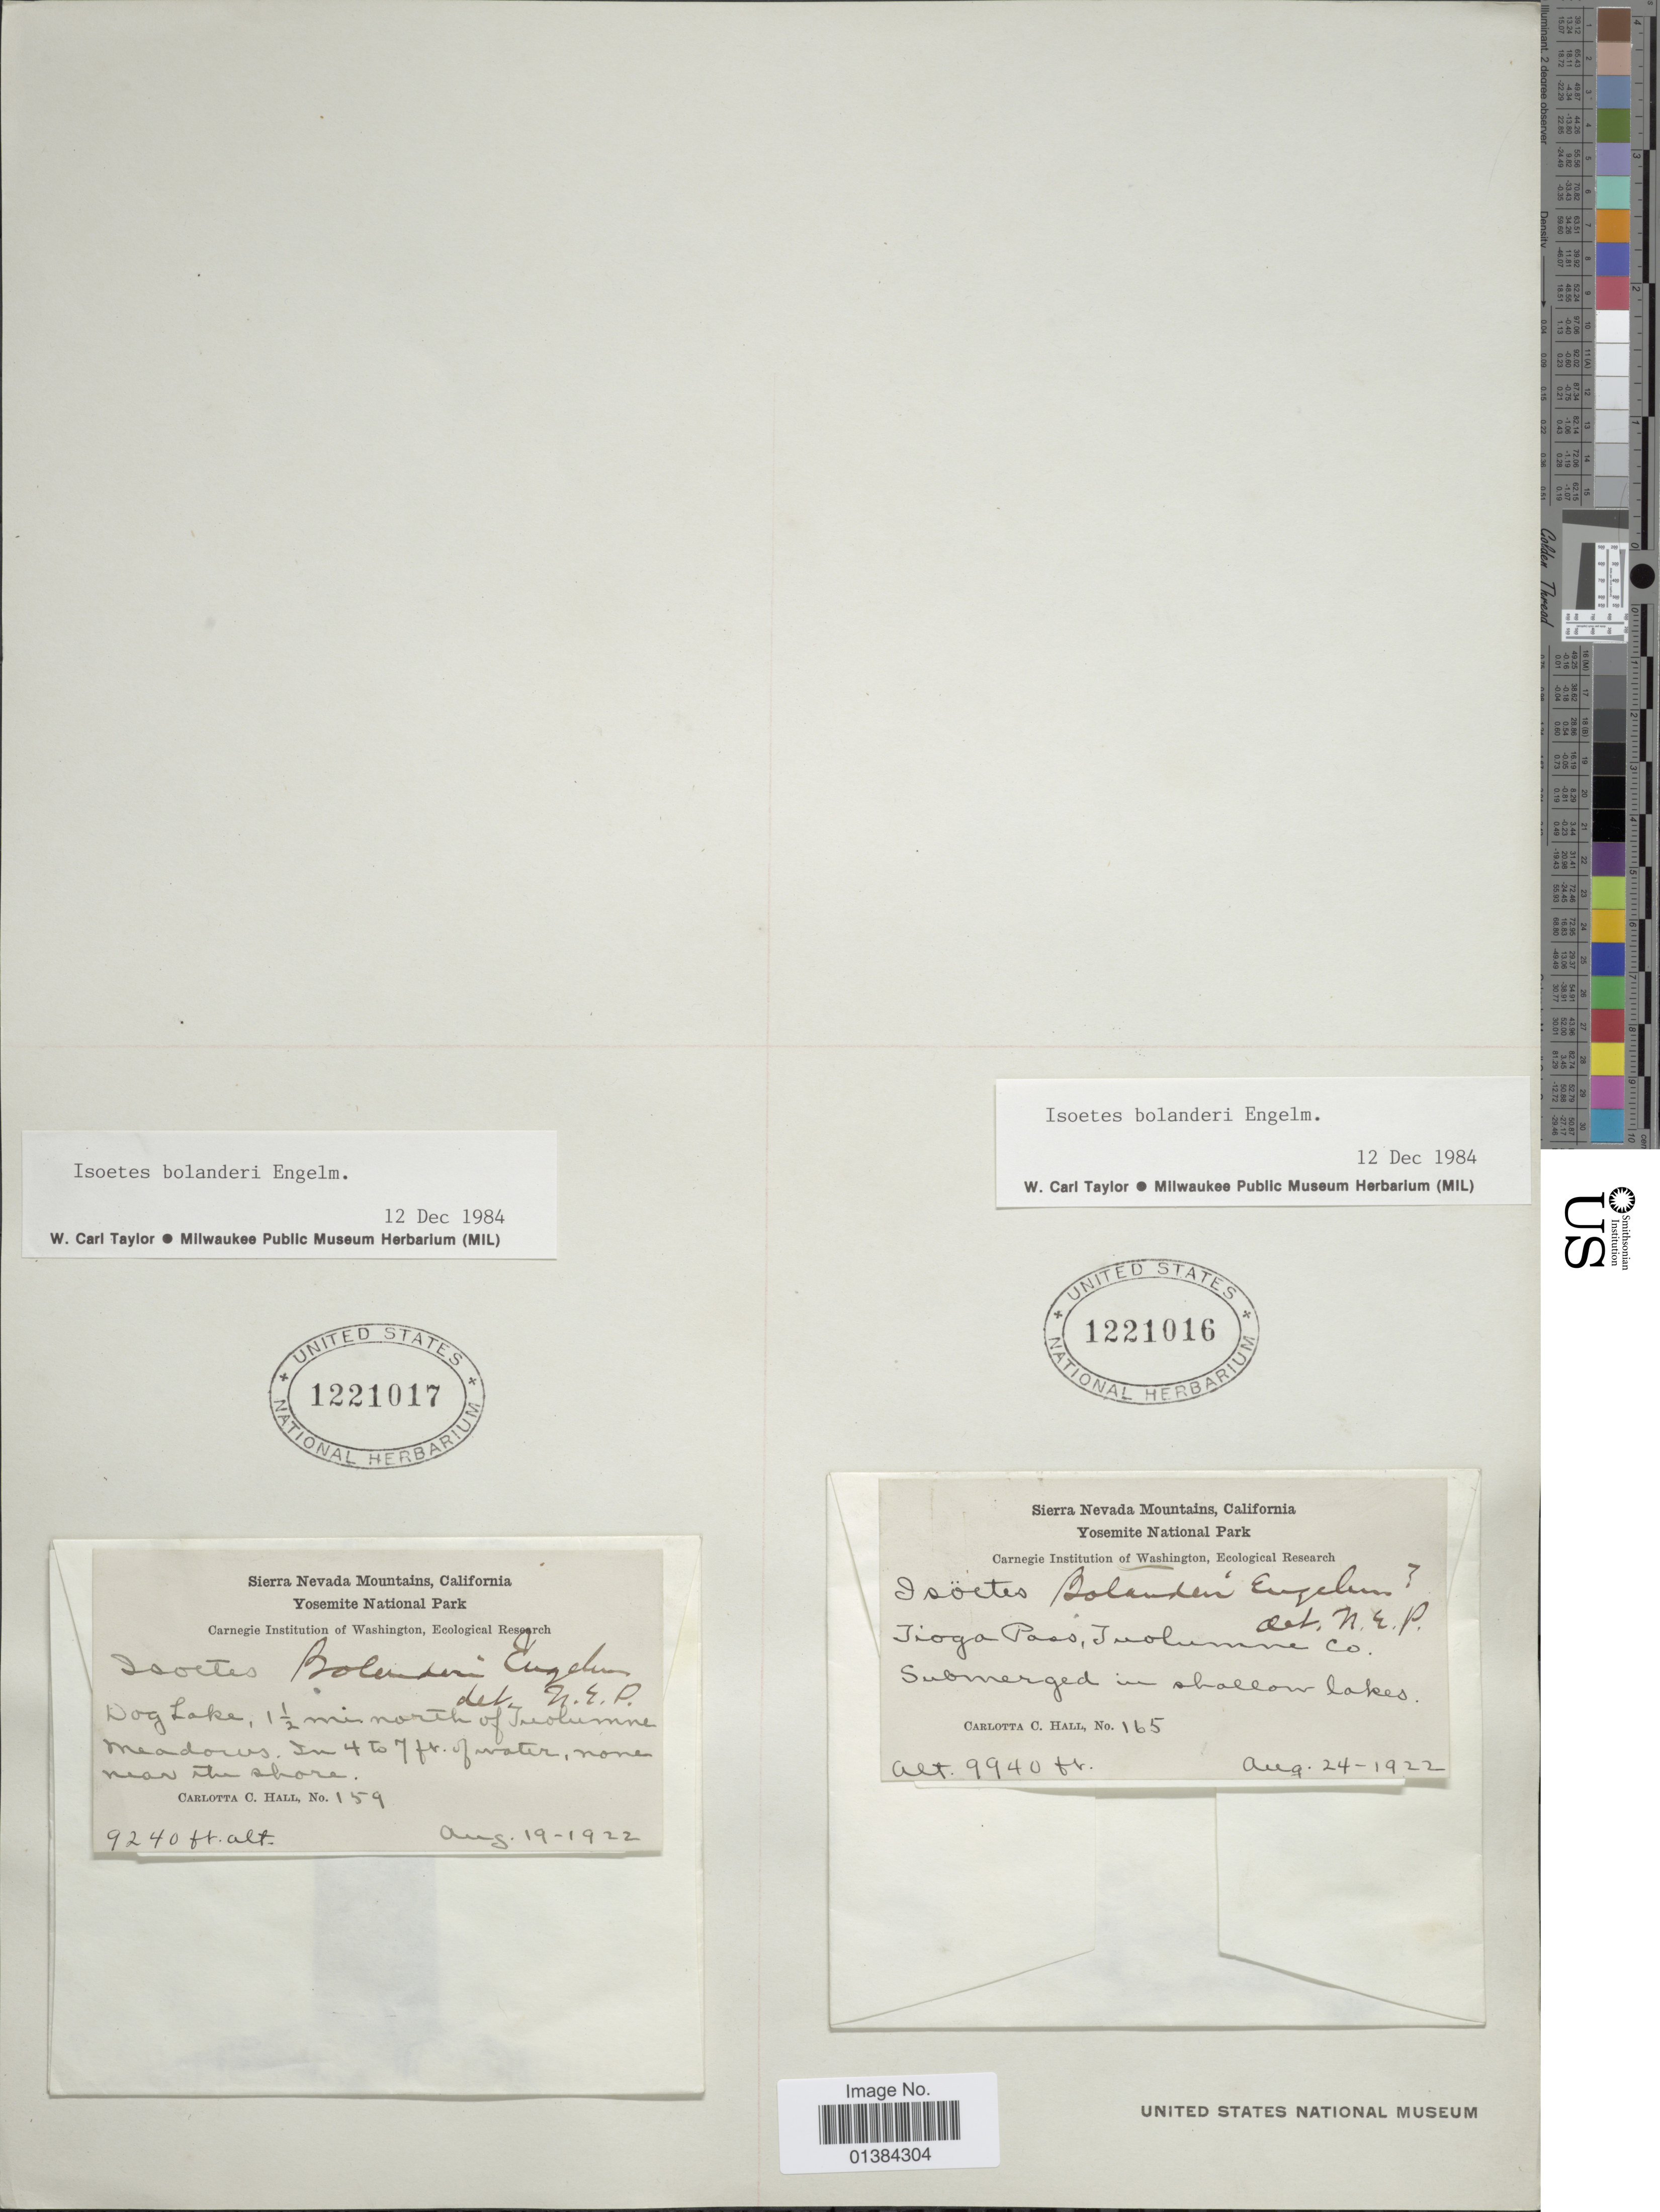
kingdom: Plantae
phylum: Tracheophyta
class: Lycopodiopsida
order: Isoetales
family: Isoetaceae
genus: Isoetes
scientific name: Isoetes bolanderi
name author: Engelm.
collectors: C. C. Hall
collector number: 159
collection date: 1922-08-19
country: United States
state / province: California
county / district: Tuolumne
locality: Sierra Nevada Mountains. Yosemite National Park. Dog Lake, 1½ mi. north of Tuolumne Meadows.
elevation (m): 2816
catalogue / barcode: US 1221017-2